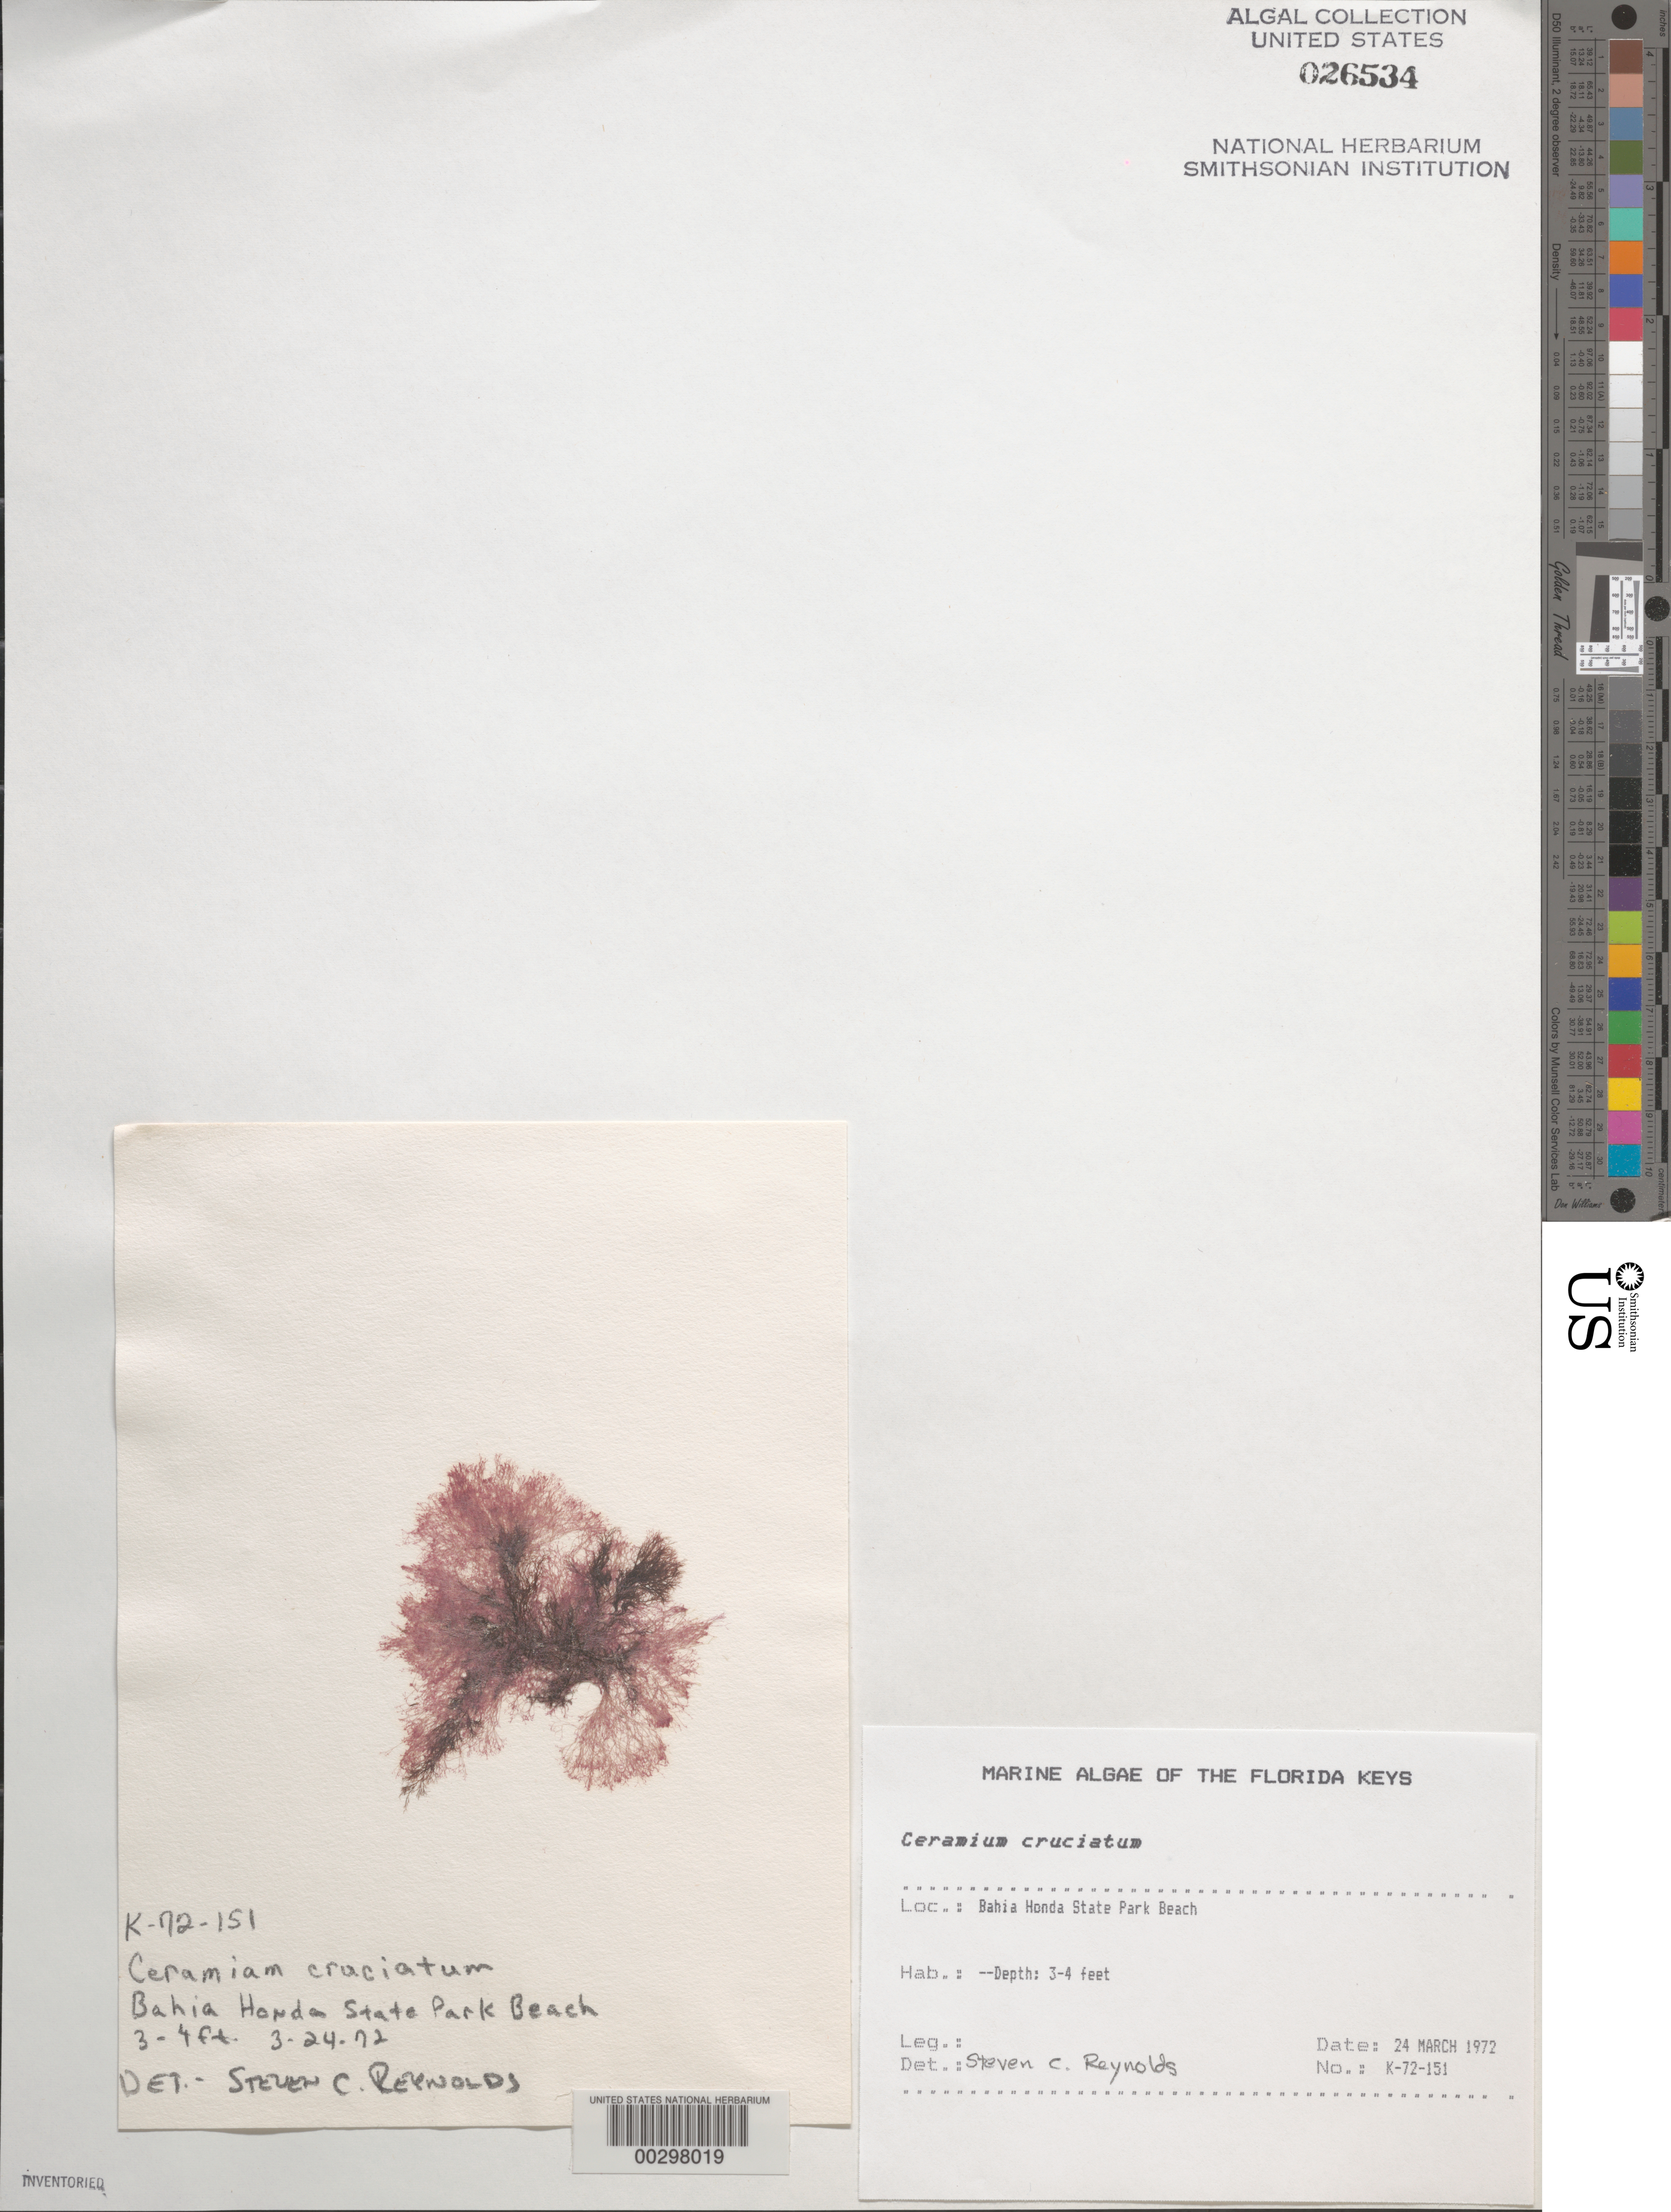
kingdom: Plantae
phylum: Rhodophyta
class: Florideophyceae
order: Ceramiales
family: Ceramiaceae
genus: Ceramium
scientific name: Ceramium cruciatum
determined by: Reynolds, S. C.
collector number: K-72-151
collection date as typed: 24 Mar 1972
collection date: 1972-03-24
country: United States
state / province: Florida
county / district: Monroe County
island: Bahia Honda Key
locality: Bahia Honda State Park beach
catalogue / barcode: US 26534